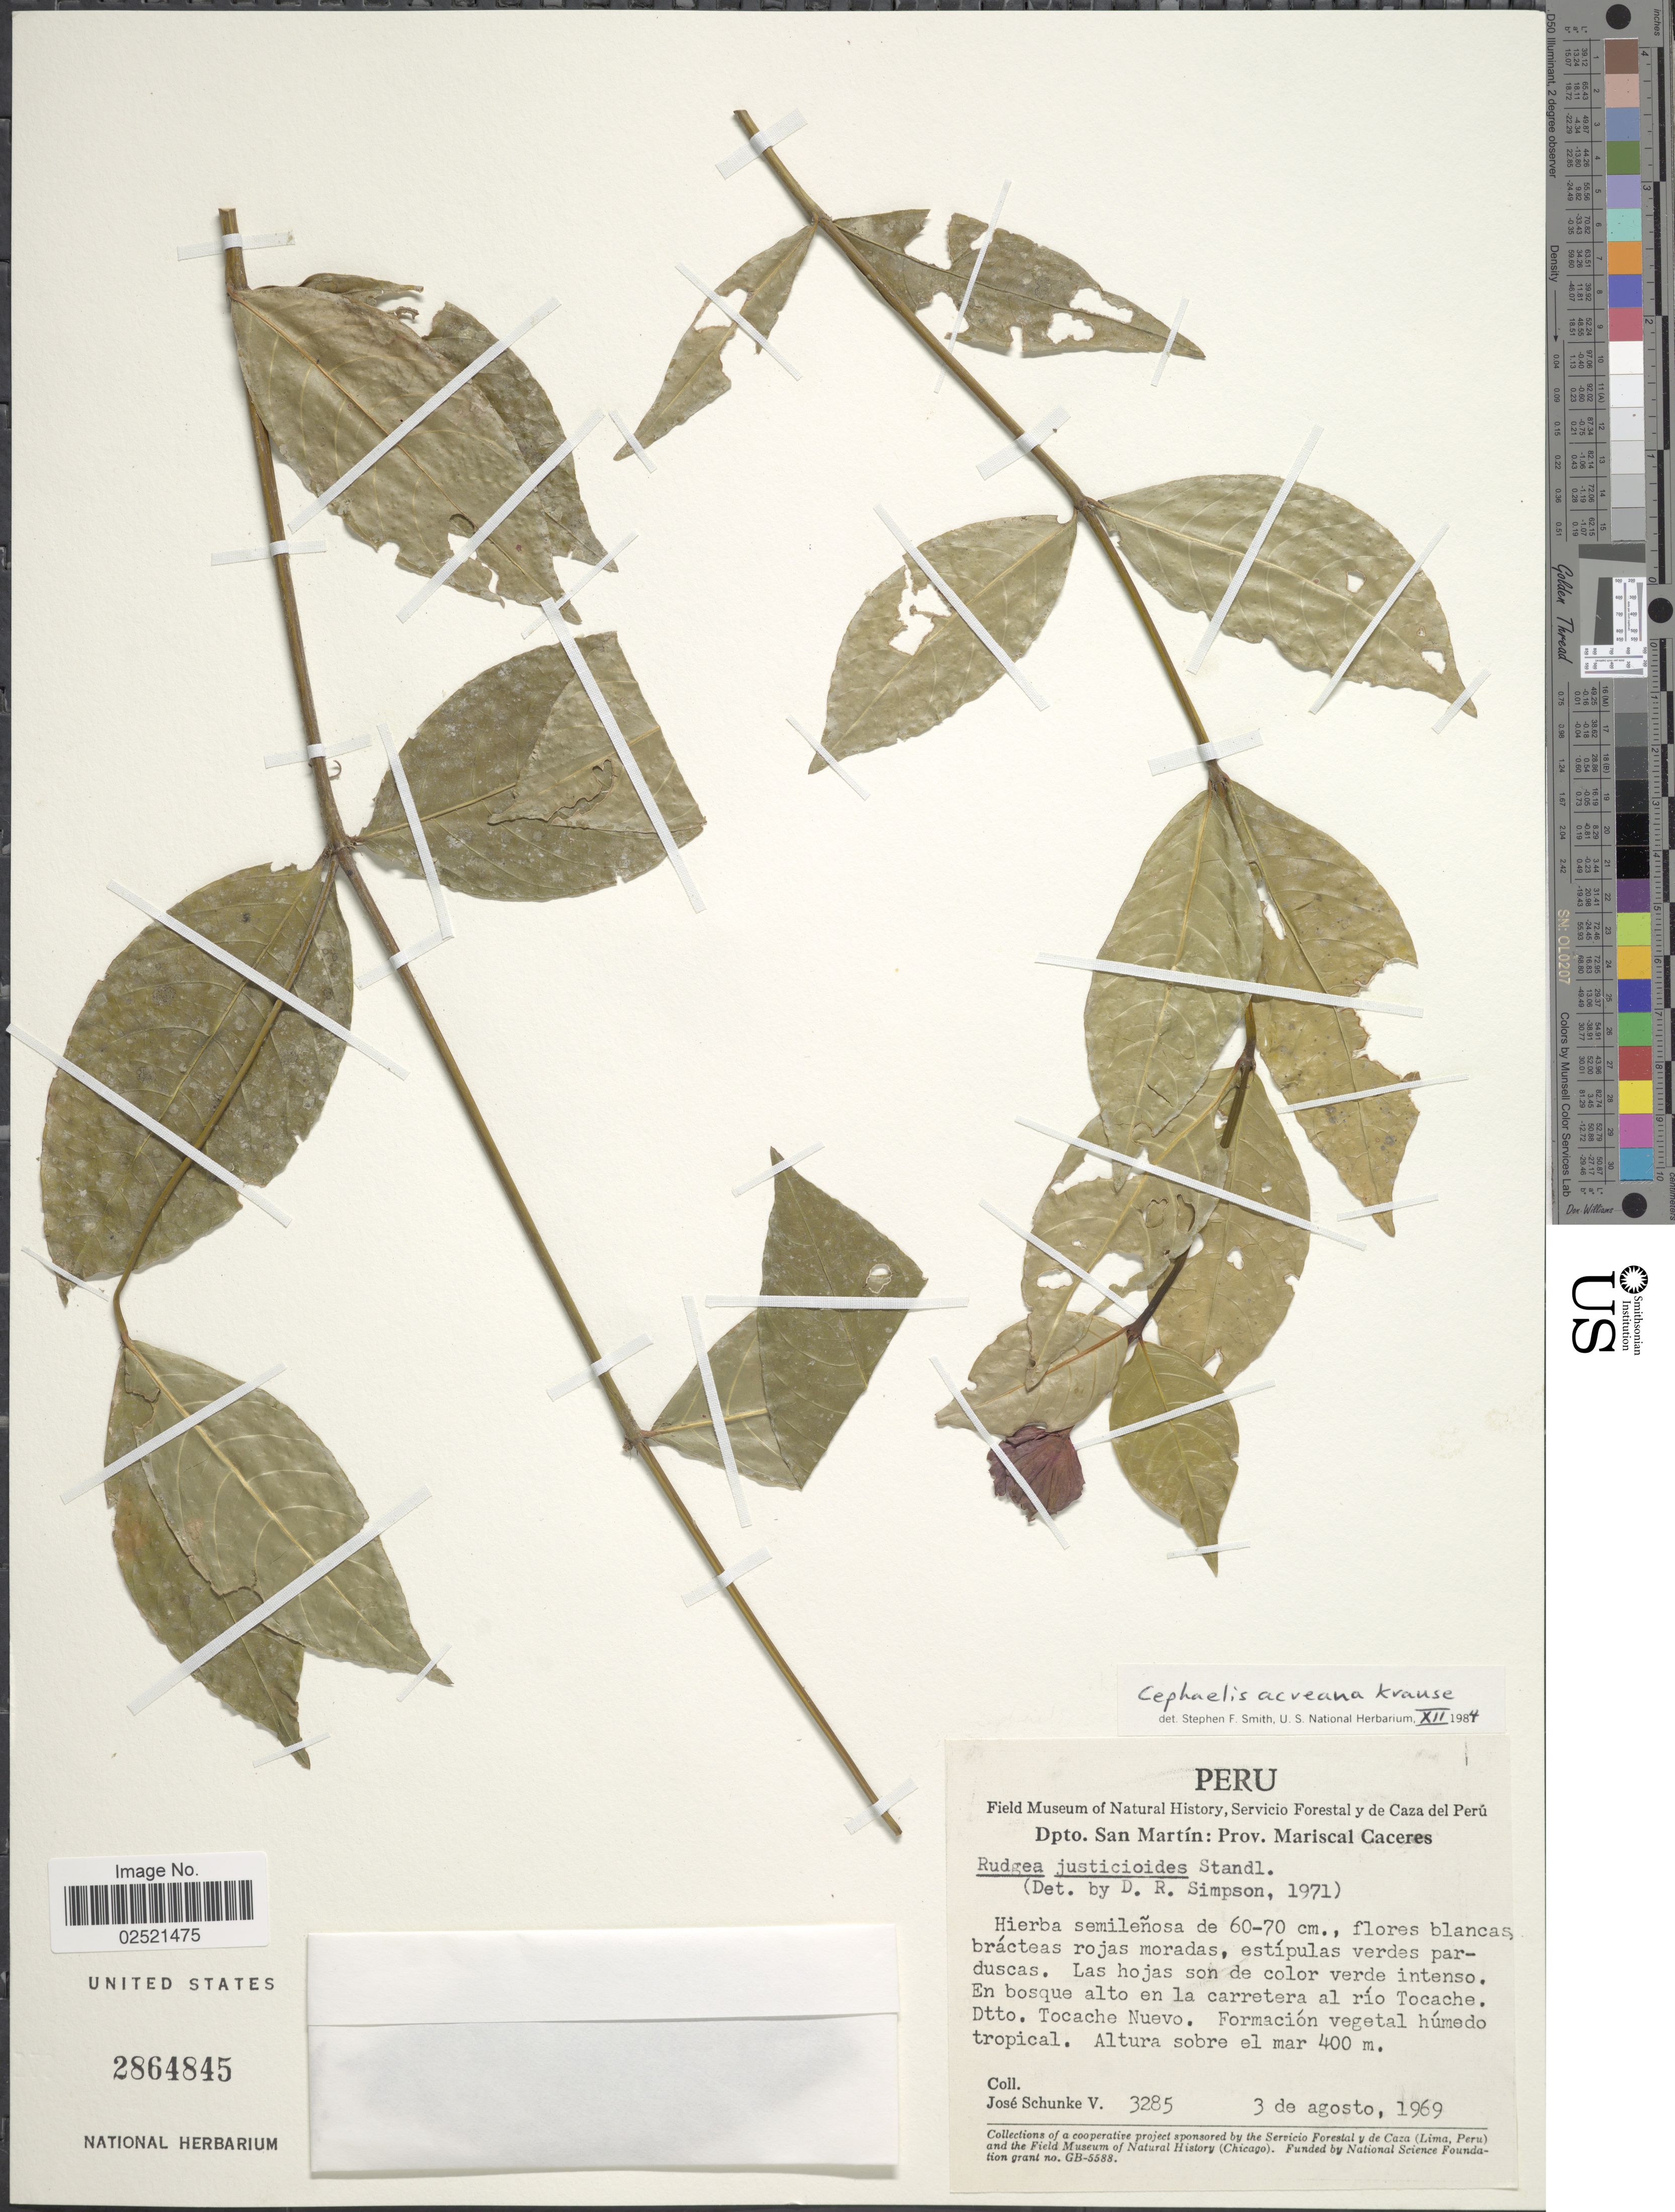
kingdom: Plantae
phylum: Tracheophyta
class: Magnoliopsida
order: Gentianales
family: Rubiaceae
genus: Psychotria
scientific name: Psychotria ostreophora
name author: (Wernham) C.M. Taylor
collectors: J. Schunke Vigo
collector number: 3285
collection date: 1969-08-03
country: Peru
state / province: San Martín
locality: Prov. Mariscal Caceres, en bosque alto en la carretera al rio Tocache, Dtto. Tocache Nuevo.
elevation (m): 400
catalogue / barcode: US 2864845